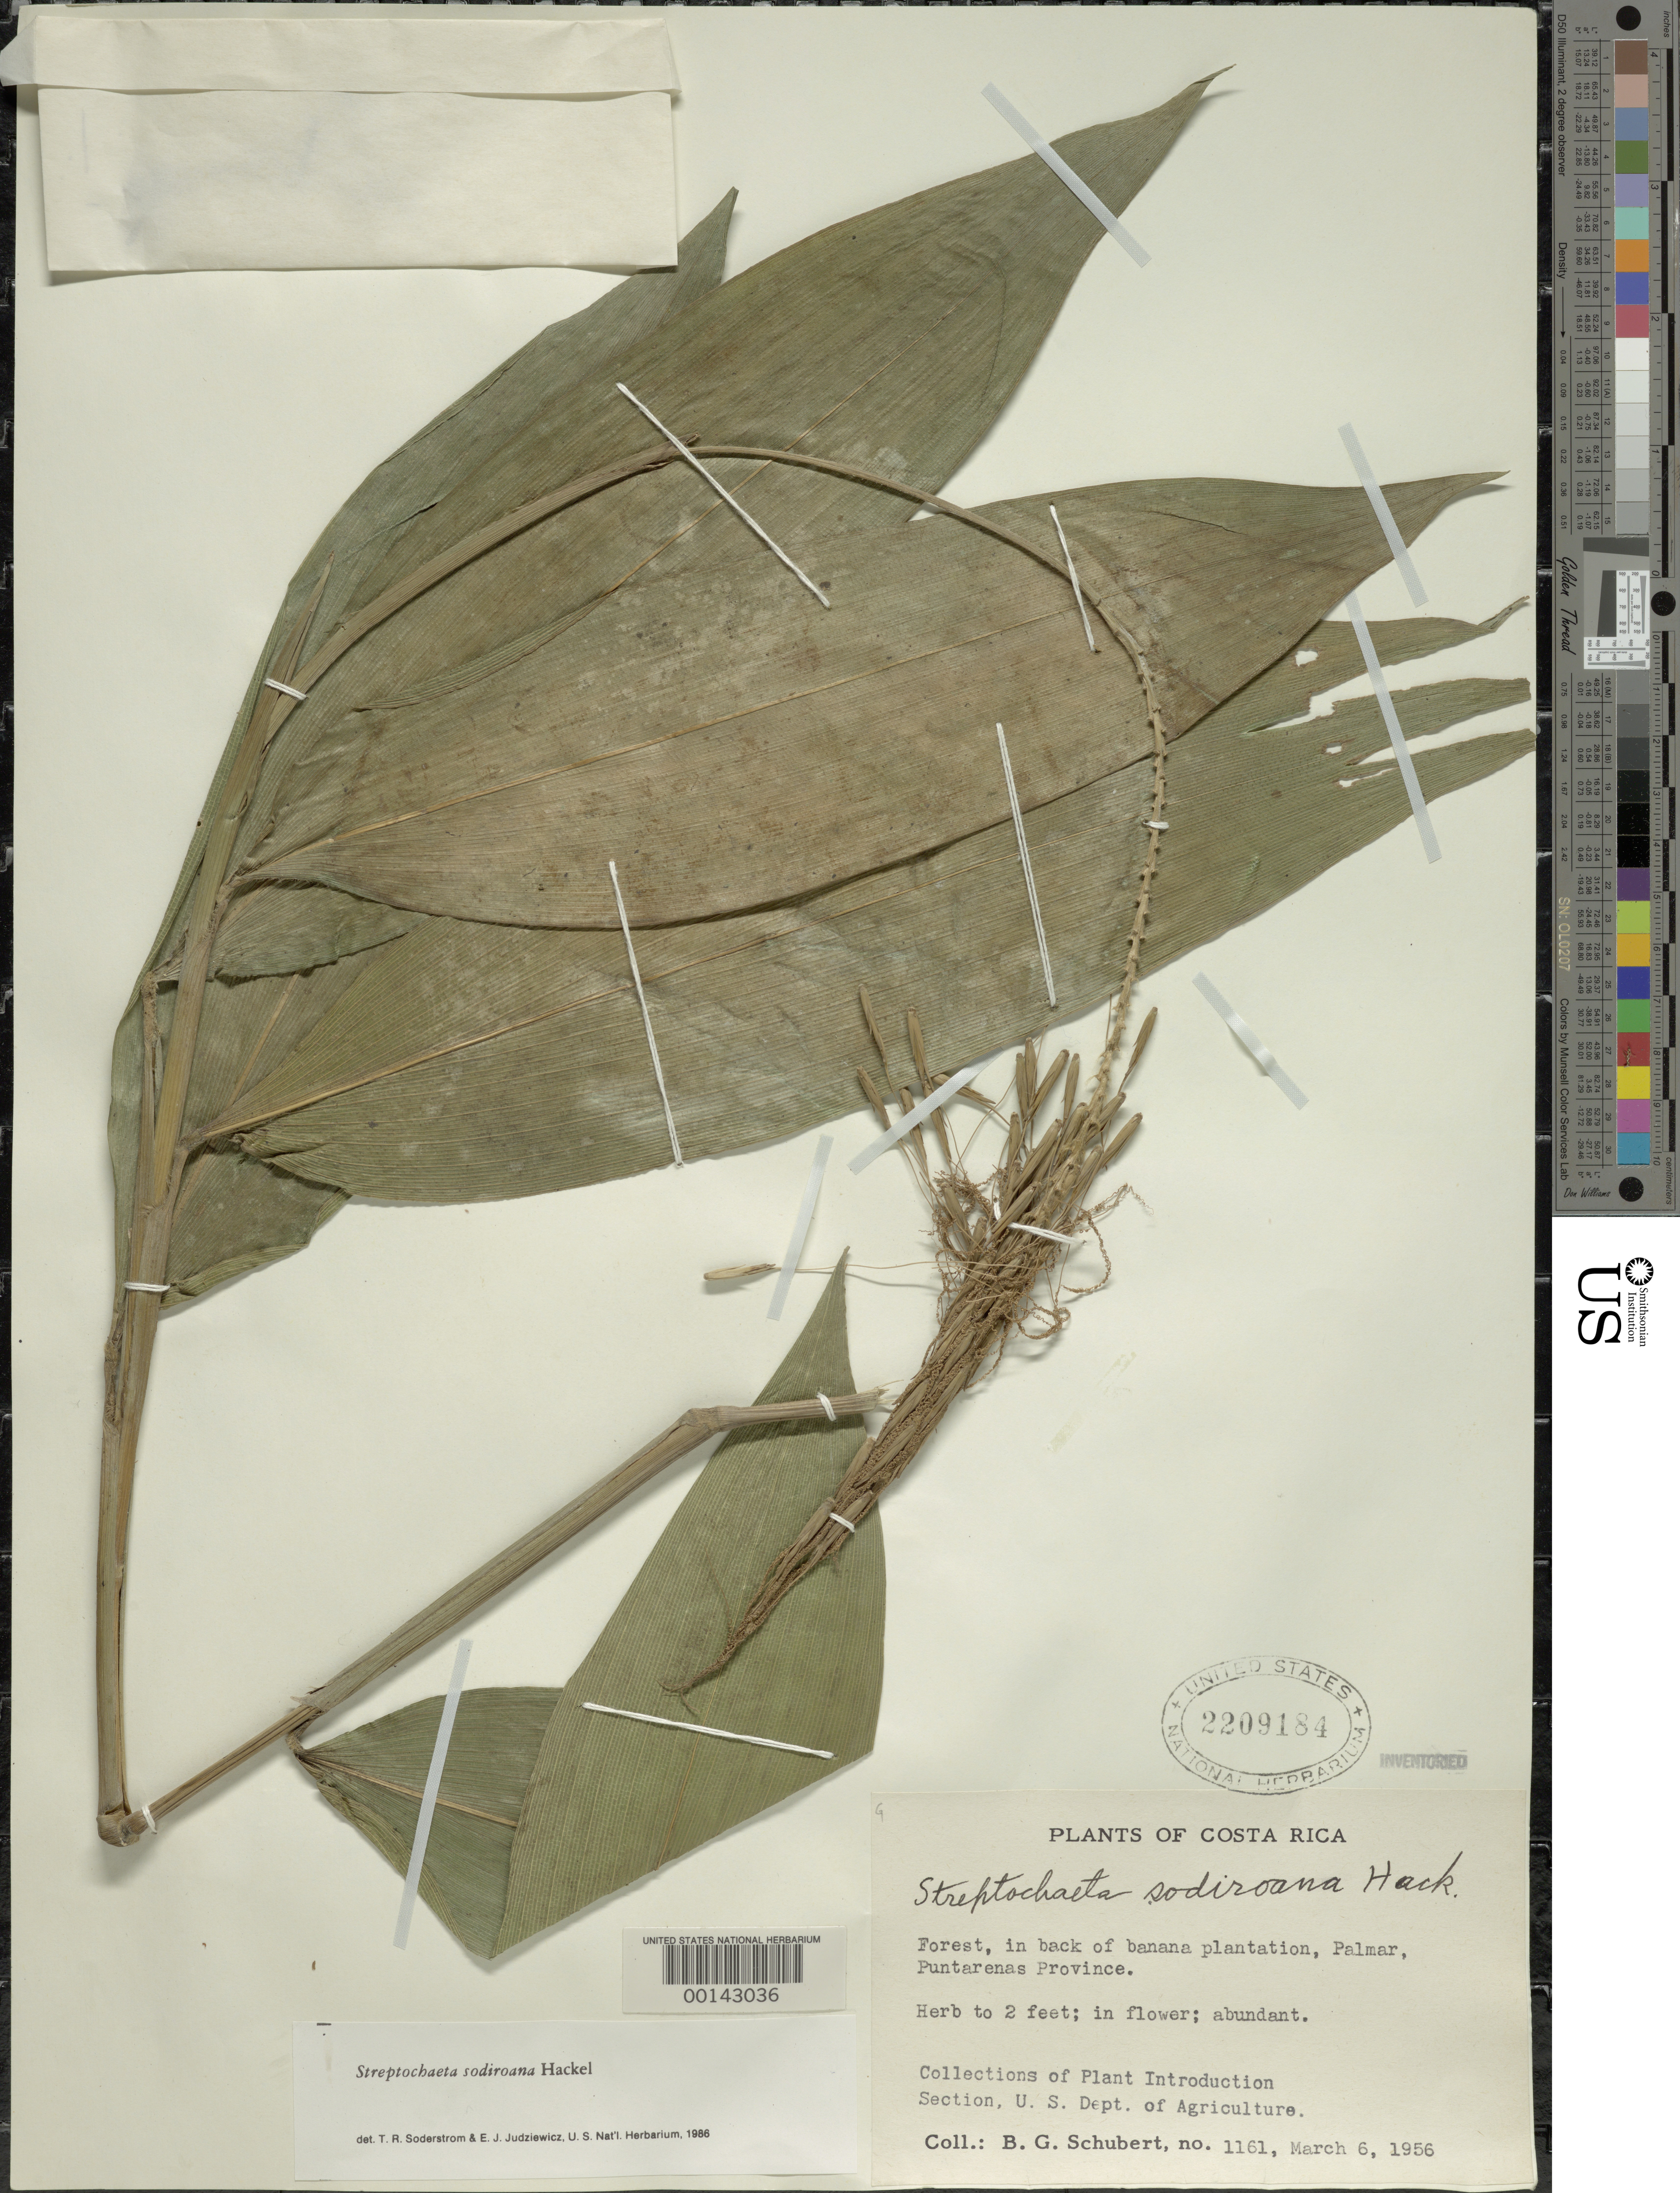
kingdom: Plantae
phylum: Tracheophyta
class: Liliopsida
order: Poales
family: Poaceae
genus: Streptochaeta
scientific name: Streptochaeta sodiroana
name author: Hack.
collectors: B. Schubert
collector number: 1161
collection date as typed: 06 Mar 1956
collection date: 1956-03-06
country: Costa Rica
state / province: Puntarenas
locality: Palmar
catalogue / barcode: US 2209184